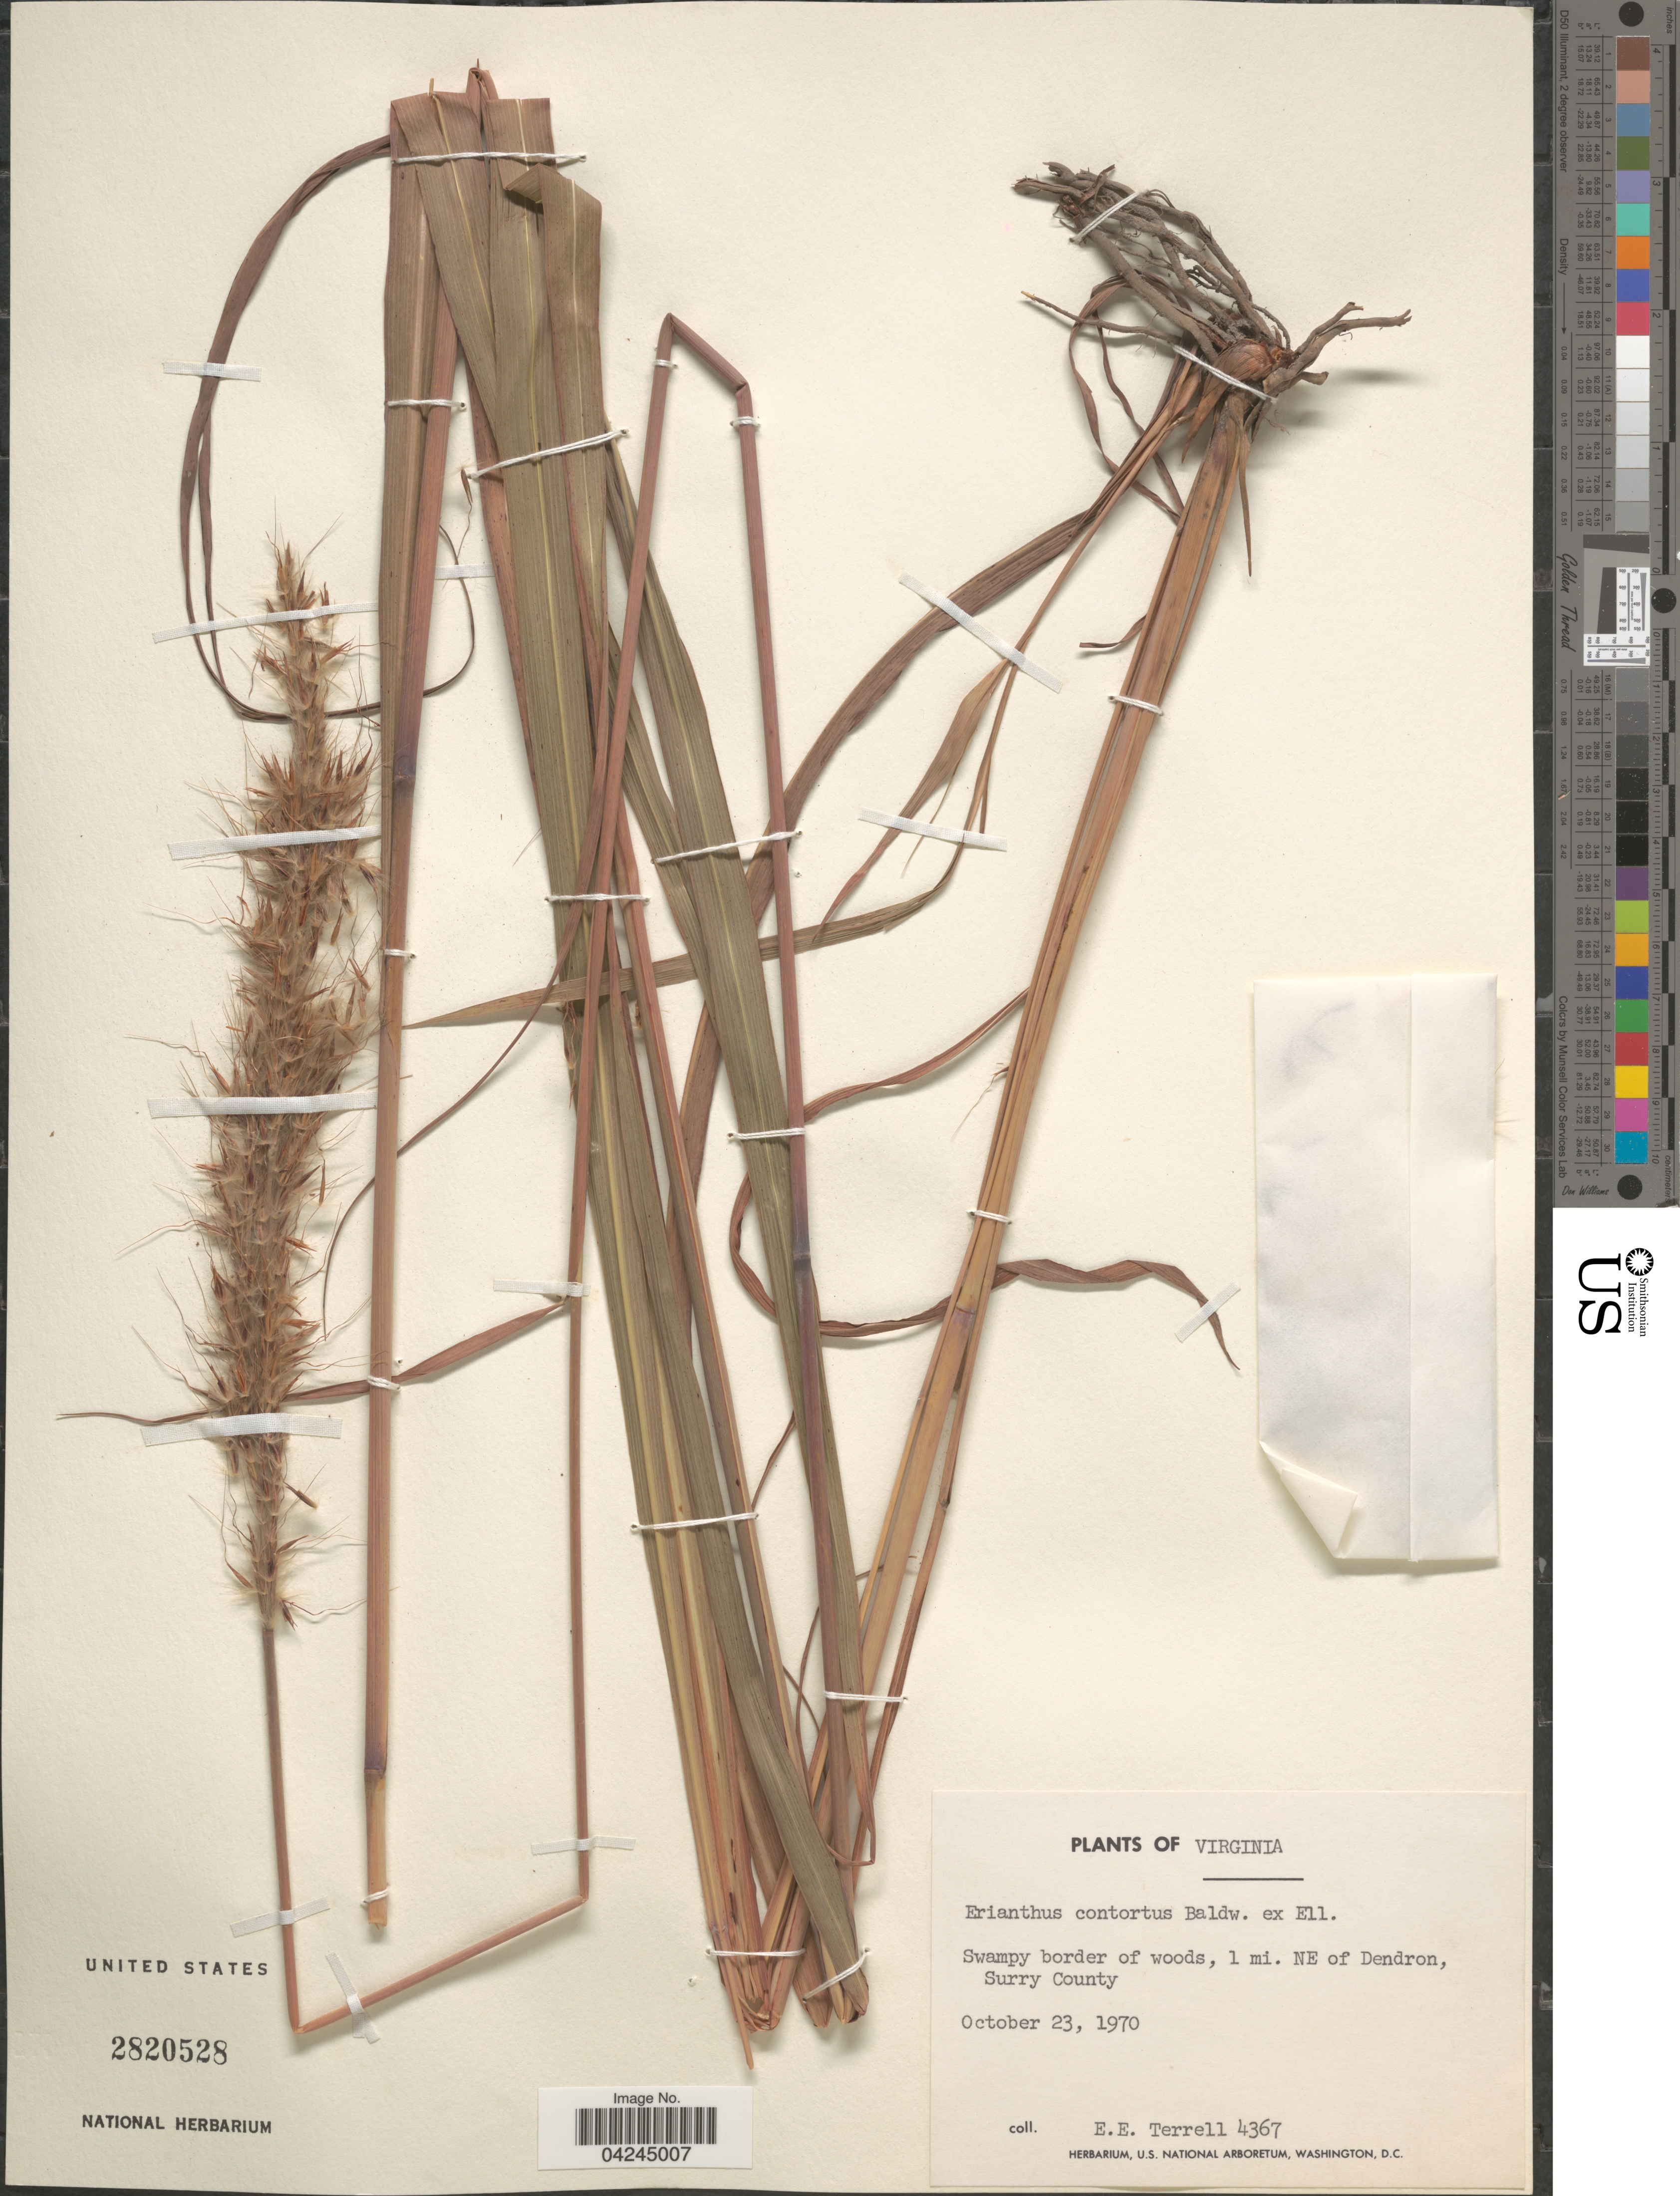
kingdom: Plantae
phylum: Tracheophyta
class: Liliopsida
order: Poales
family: Poaceae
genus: Erianthus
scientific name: Erianthus brevibarbis var. contortus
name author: (Elliott) D.B. Ward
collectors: E. E. Terrell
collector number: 4367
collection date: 1970-10-23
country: United States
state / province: Virginia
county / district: Surry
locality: Swampy border of woods, 1 mi. NE of Dendron, Surry County.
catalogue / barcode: US 2820528